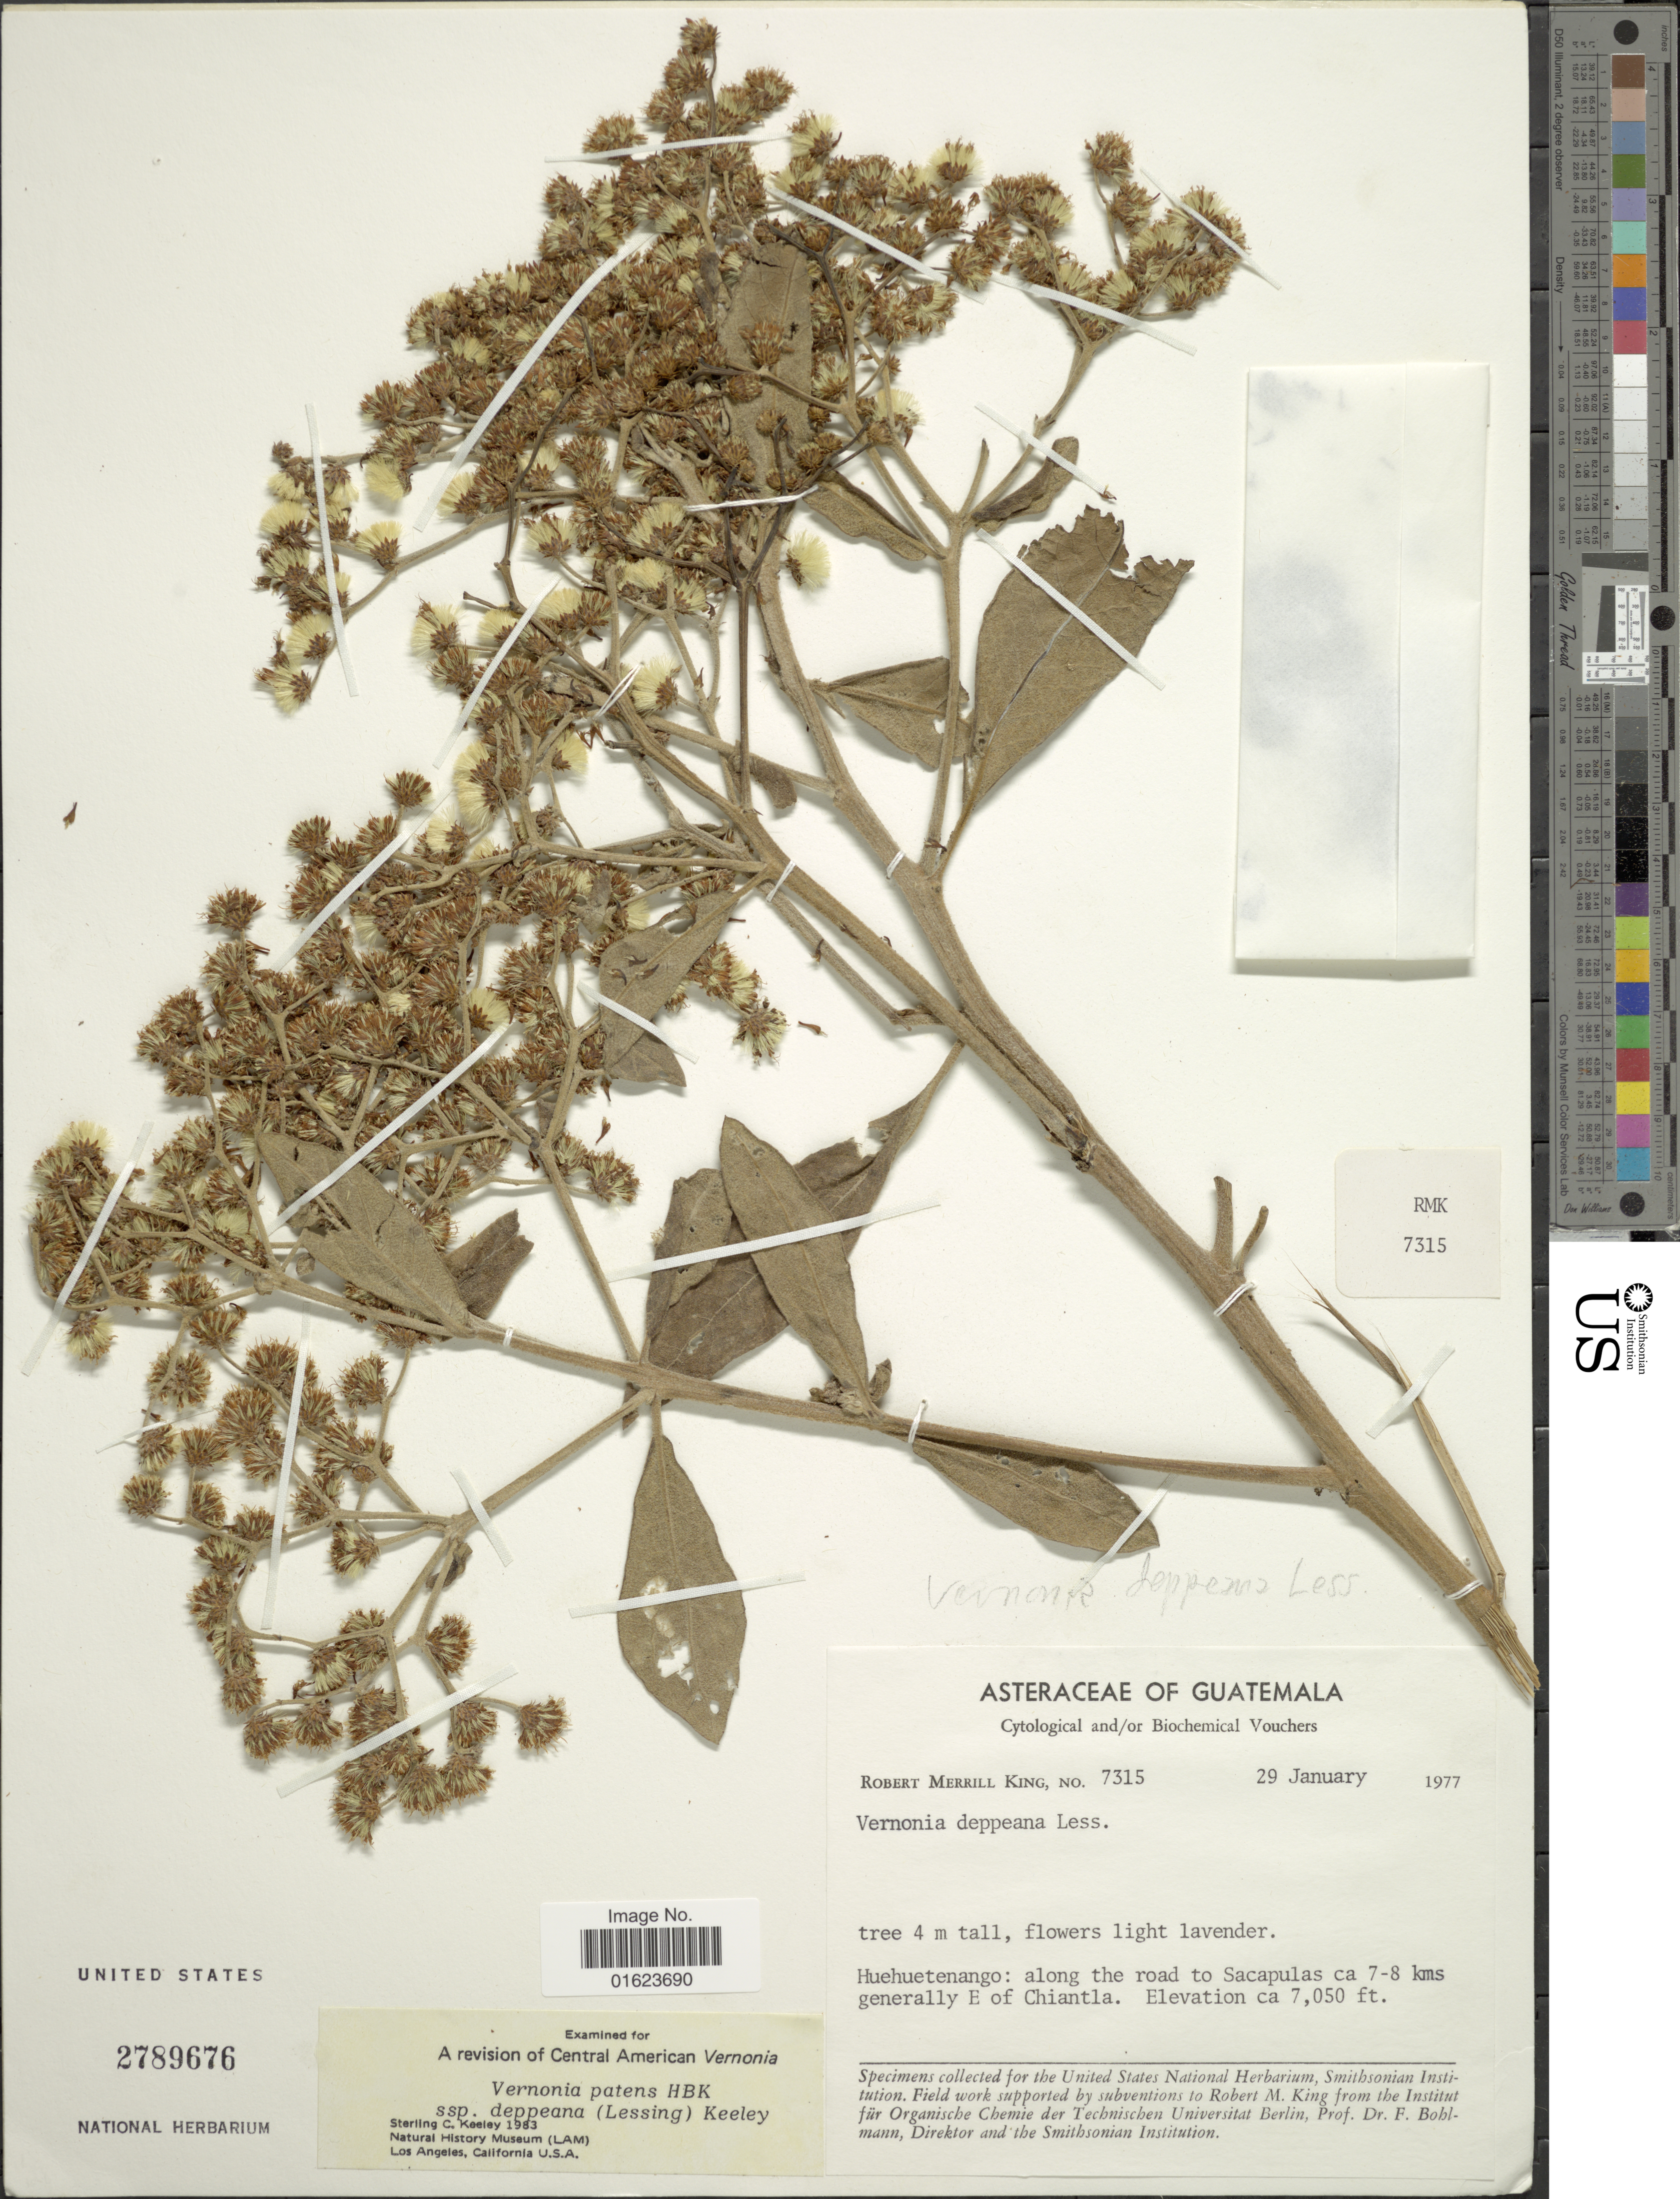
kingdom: Plantae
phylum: Tracheophyta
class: Magnoliopsida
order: Asterales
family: Asteraceae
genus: Vernonanthura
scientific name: Vernonanthura deppeana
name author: (Less.) H. Rob.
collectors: R. M. King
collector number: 7315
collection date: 1977-01-29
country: Guatemala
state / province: Huehuetenango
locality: Huehuetenango: along the road to Sacapulas ca 7-8 kms generally E of Chiantla.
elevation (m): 2149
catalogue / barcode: US 2789676